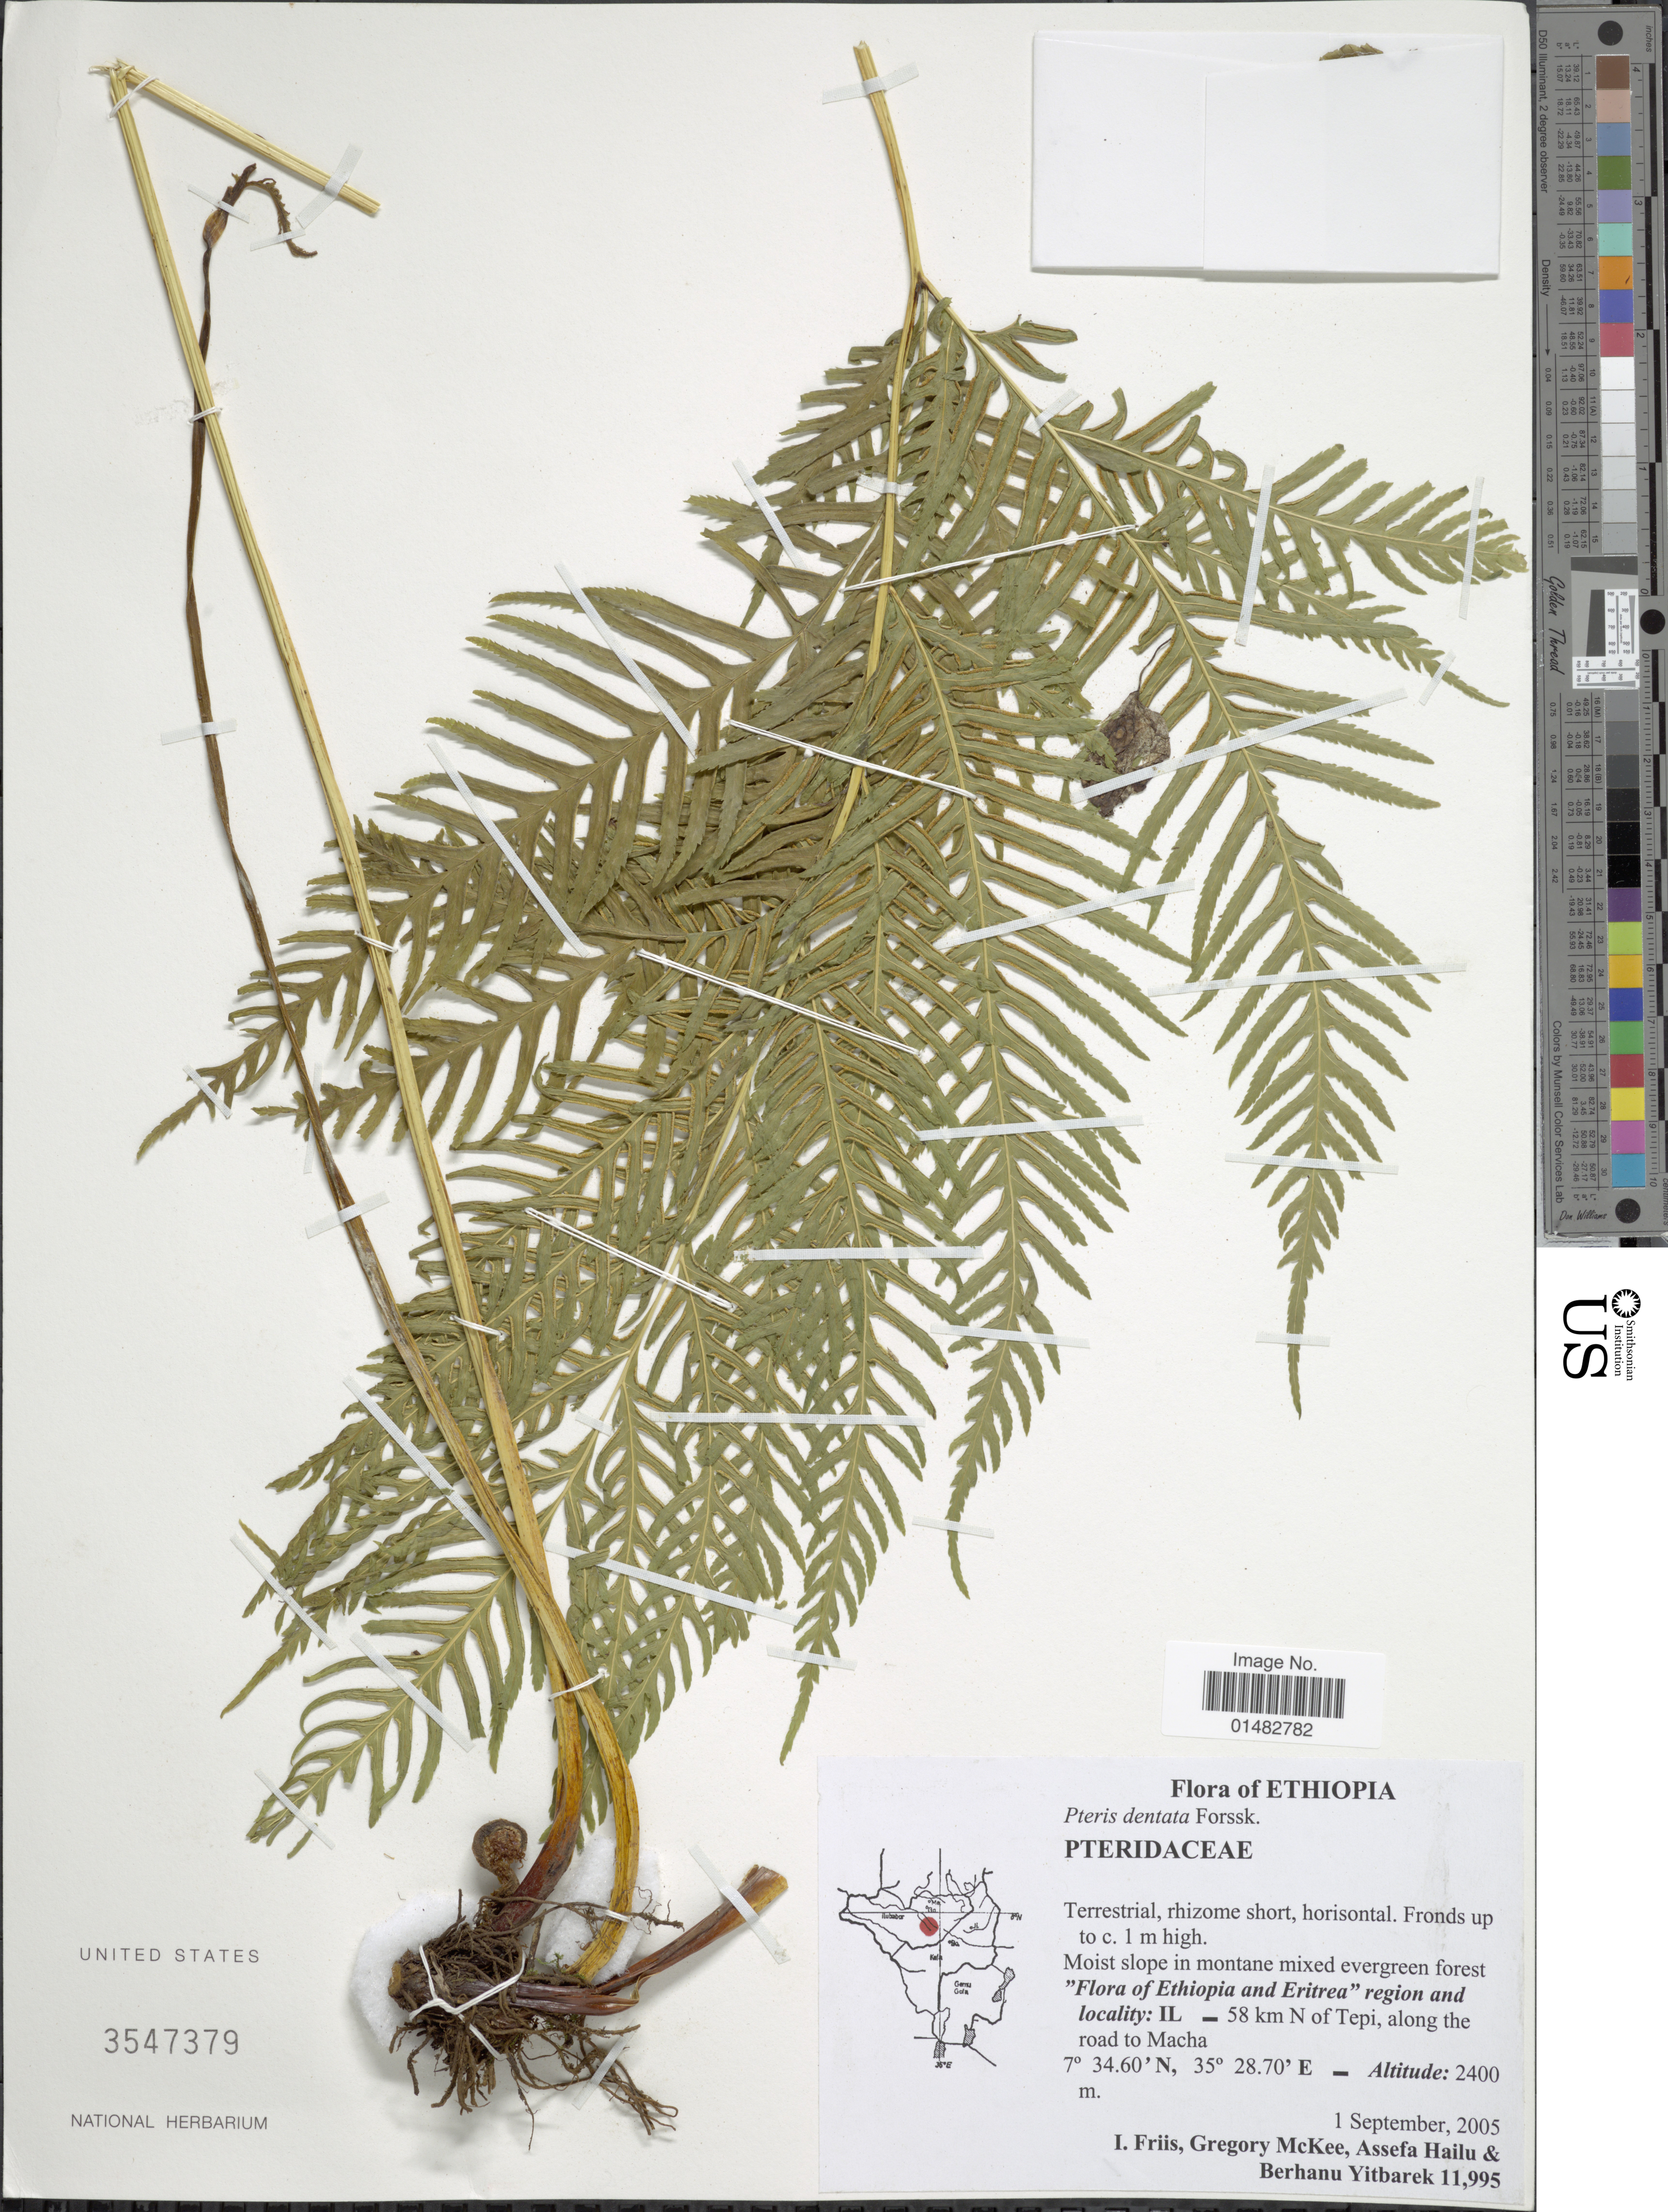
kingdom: Plantae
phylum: Tracheophyta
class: Polypodiopsida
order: Polypodiales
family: Pteridaceae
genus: Pteris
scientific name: Pteris dentata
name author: Forssk.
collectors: I. Friis, G. S. McKee, A. Hailu & B. Yitbarek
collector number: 11995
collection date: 2005-09-01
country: Ethiopia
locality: Ethiopia, IL- 58 km N. of Tepi along the road to Macha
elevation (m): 2400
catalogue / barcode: US 3547379